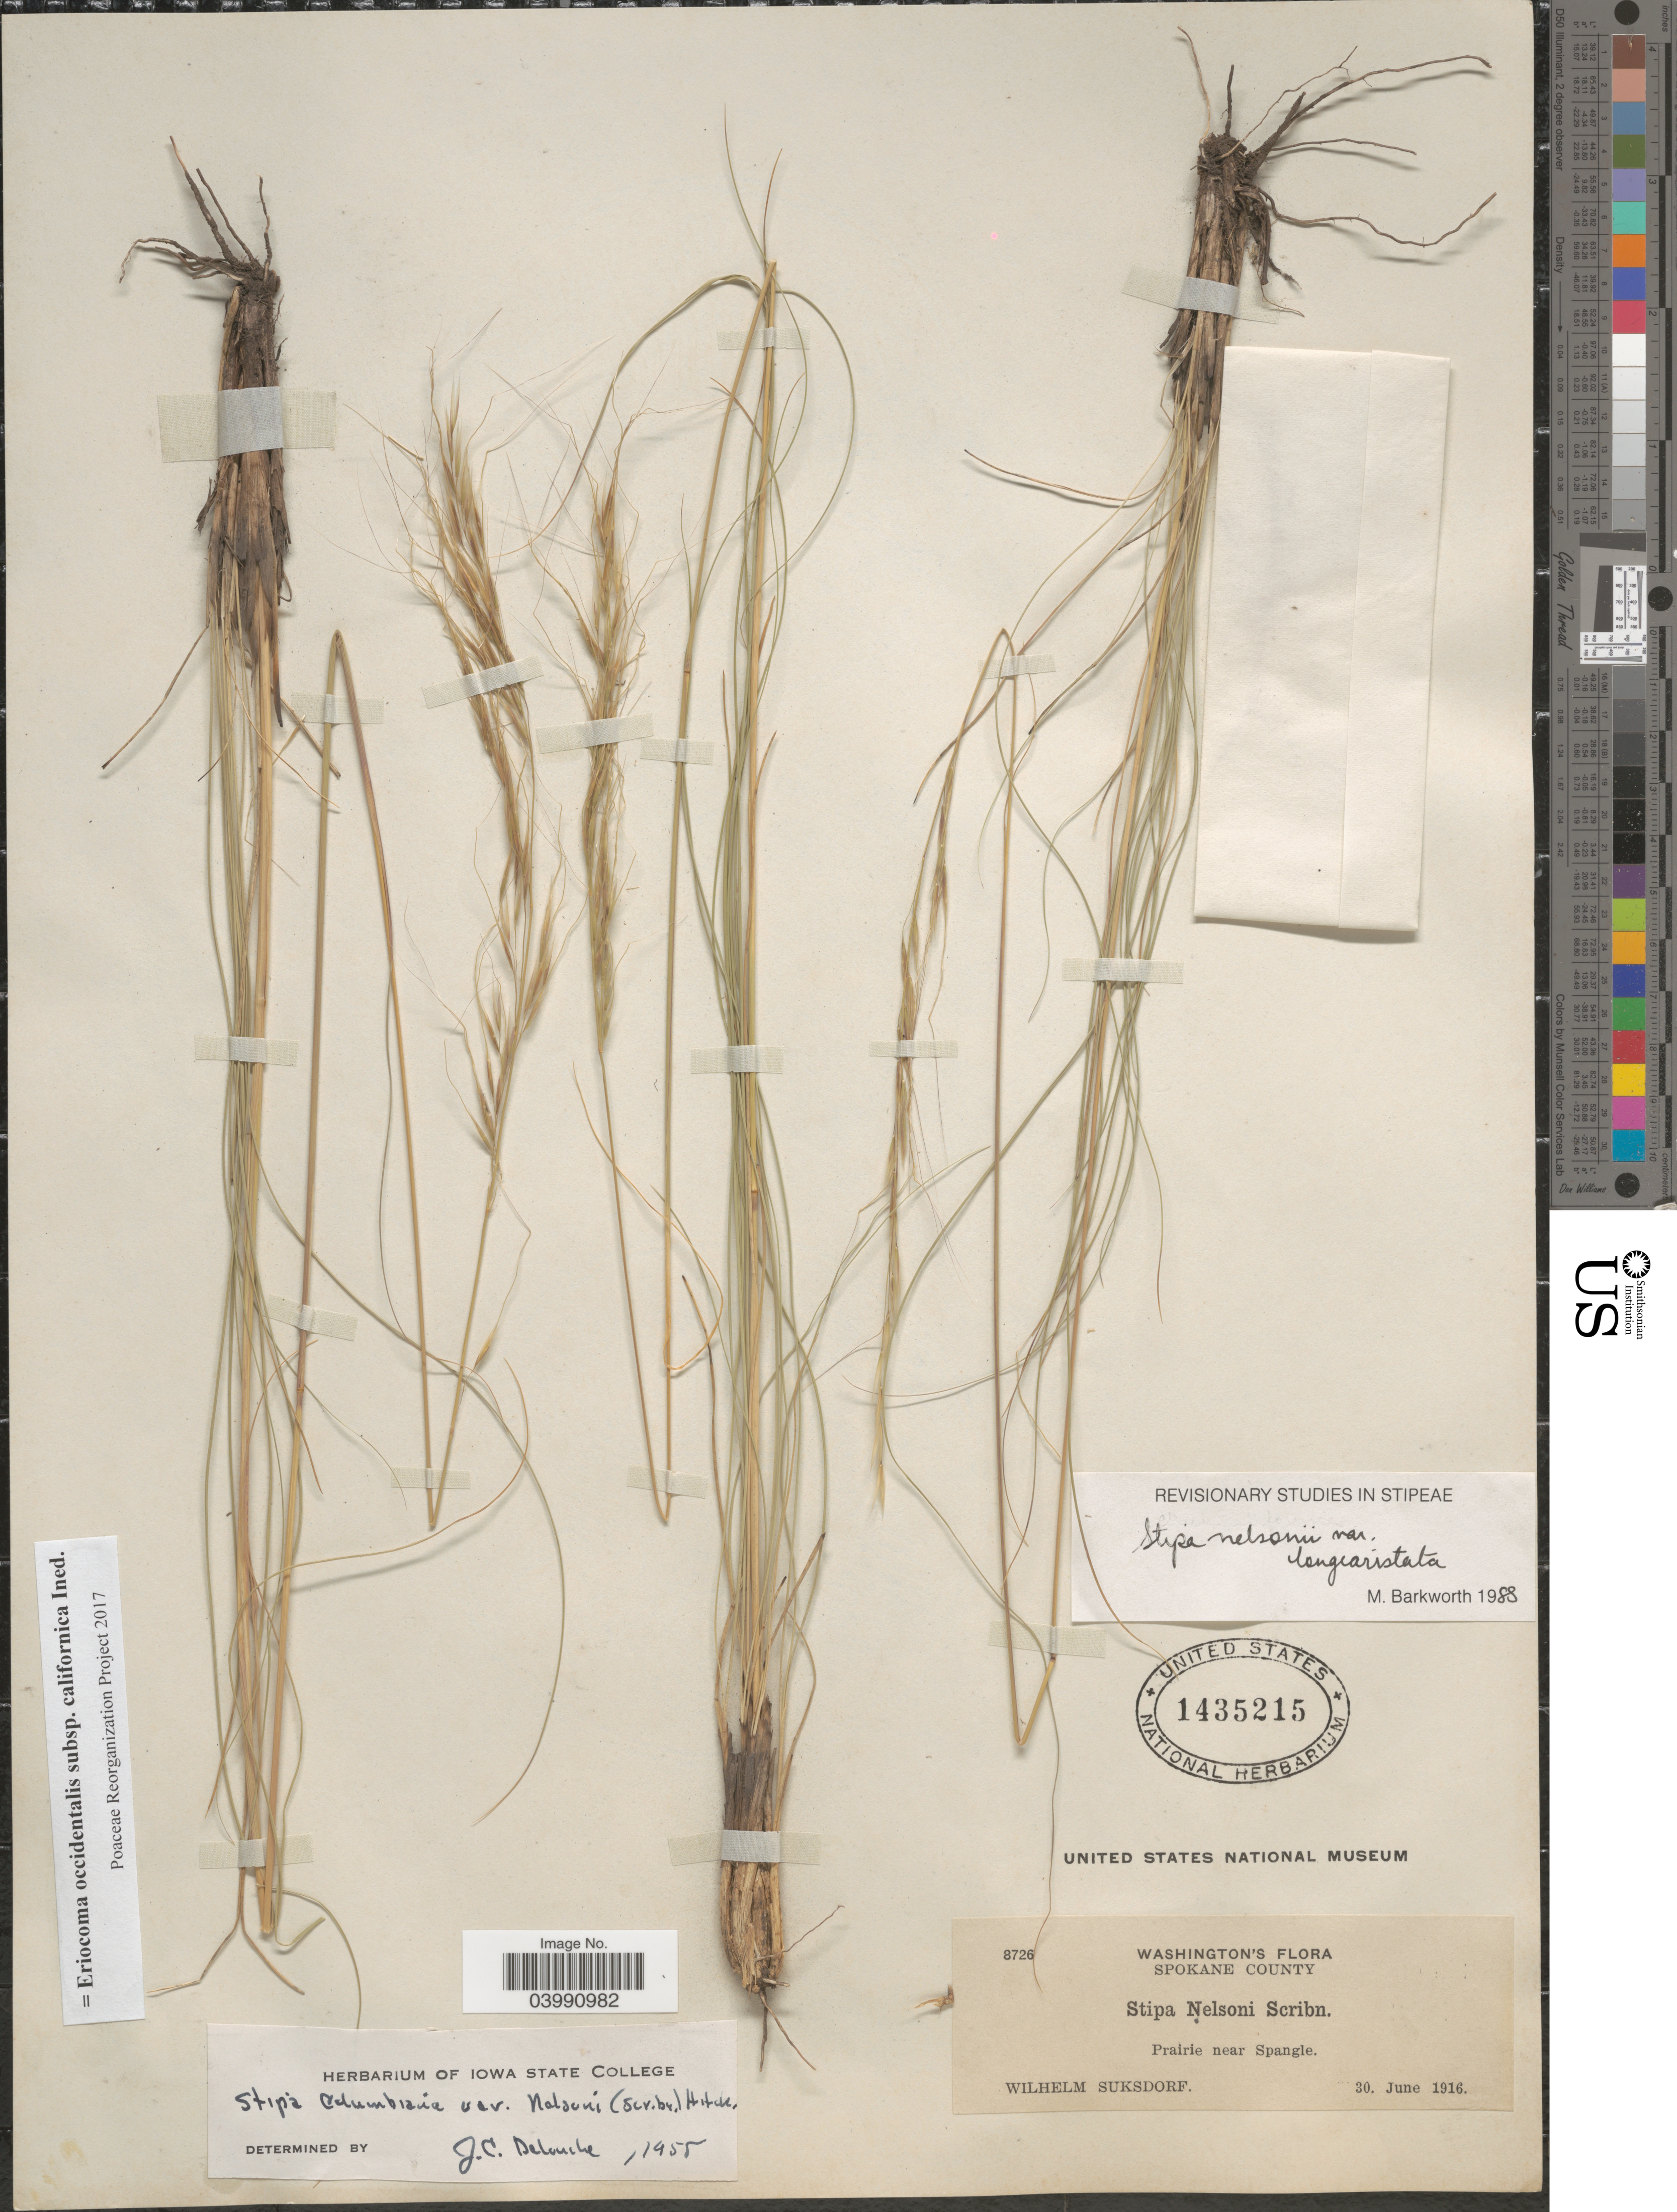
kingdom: Plantae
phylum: Tracheophyta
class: Liliopsida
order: Poales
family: Poaceae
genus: Eriocoma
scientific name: Eriocoma occidentalis subsp. californica ined.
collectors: W. N. Suksdorf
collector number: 8726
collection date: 1916-06-30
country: United States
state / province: Washington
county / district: Spokane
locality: Spokane County. Prairie near Spangle.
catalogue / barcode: US 1435215